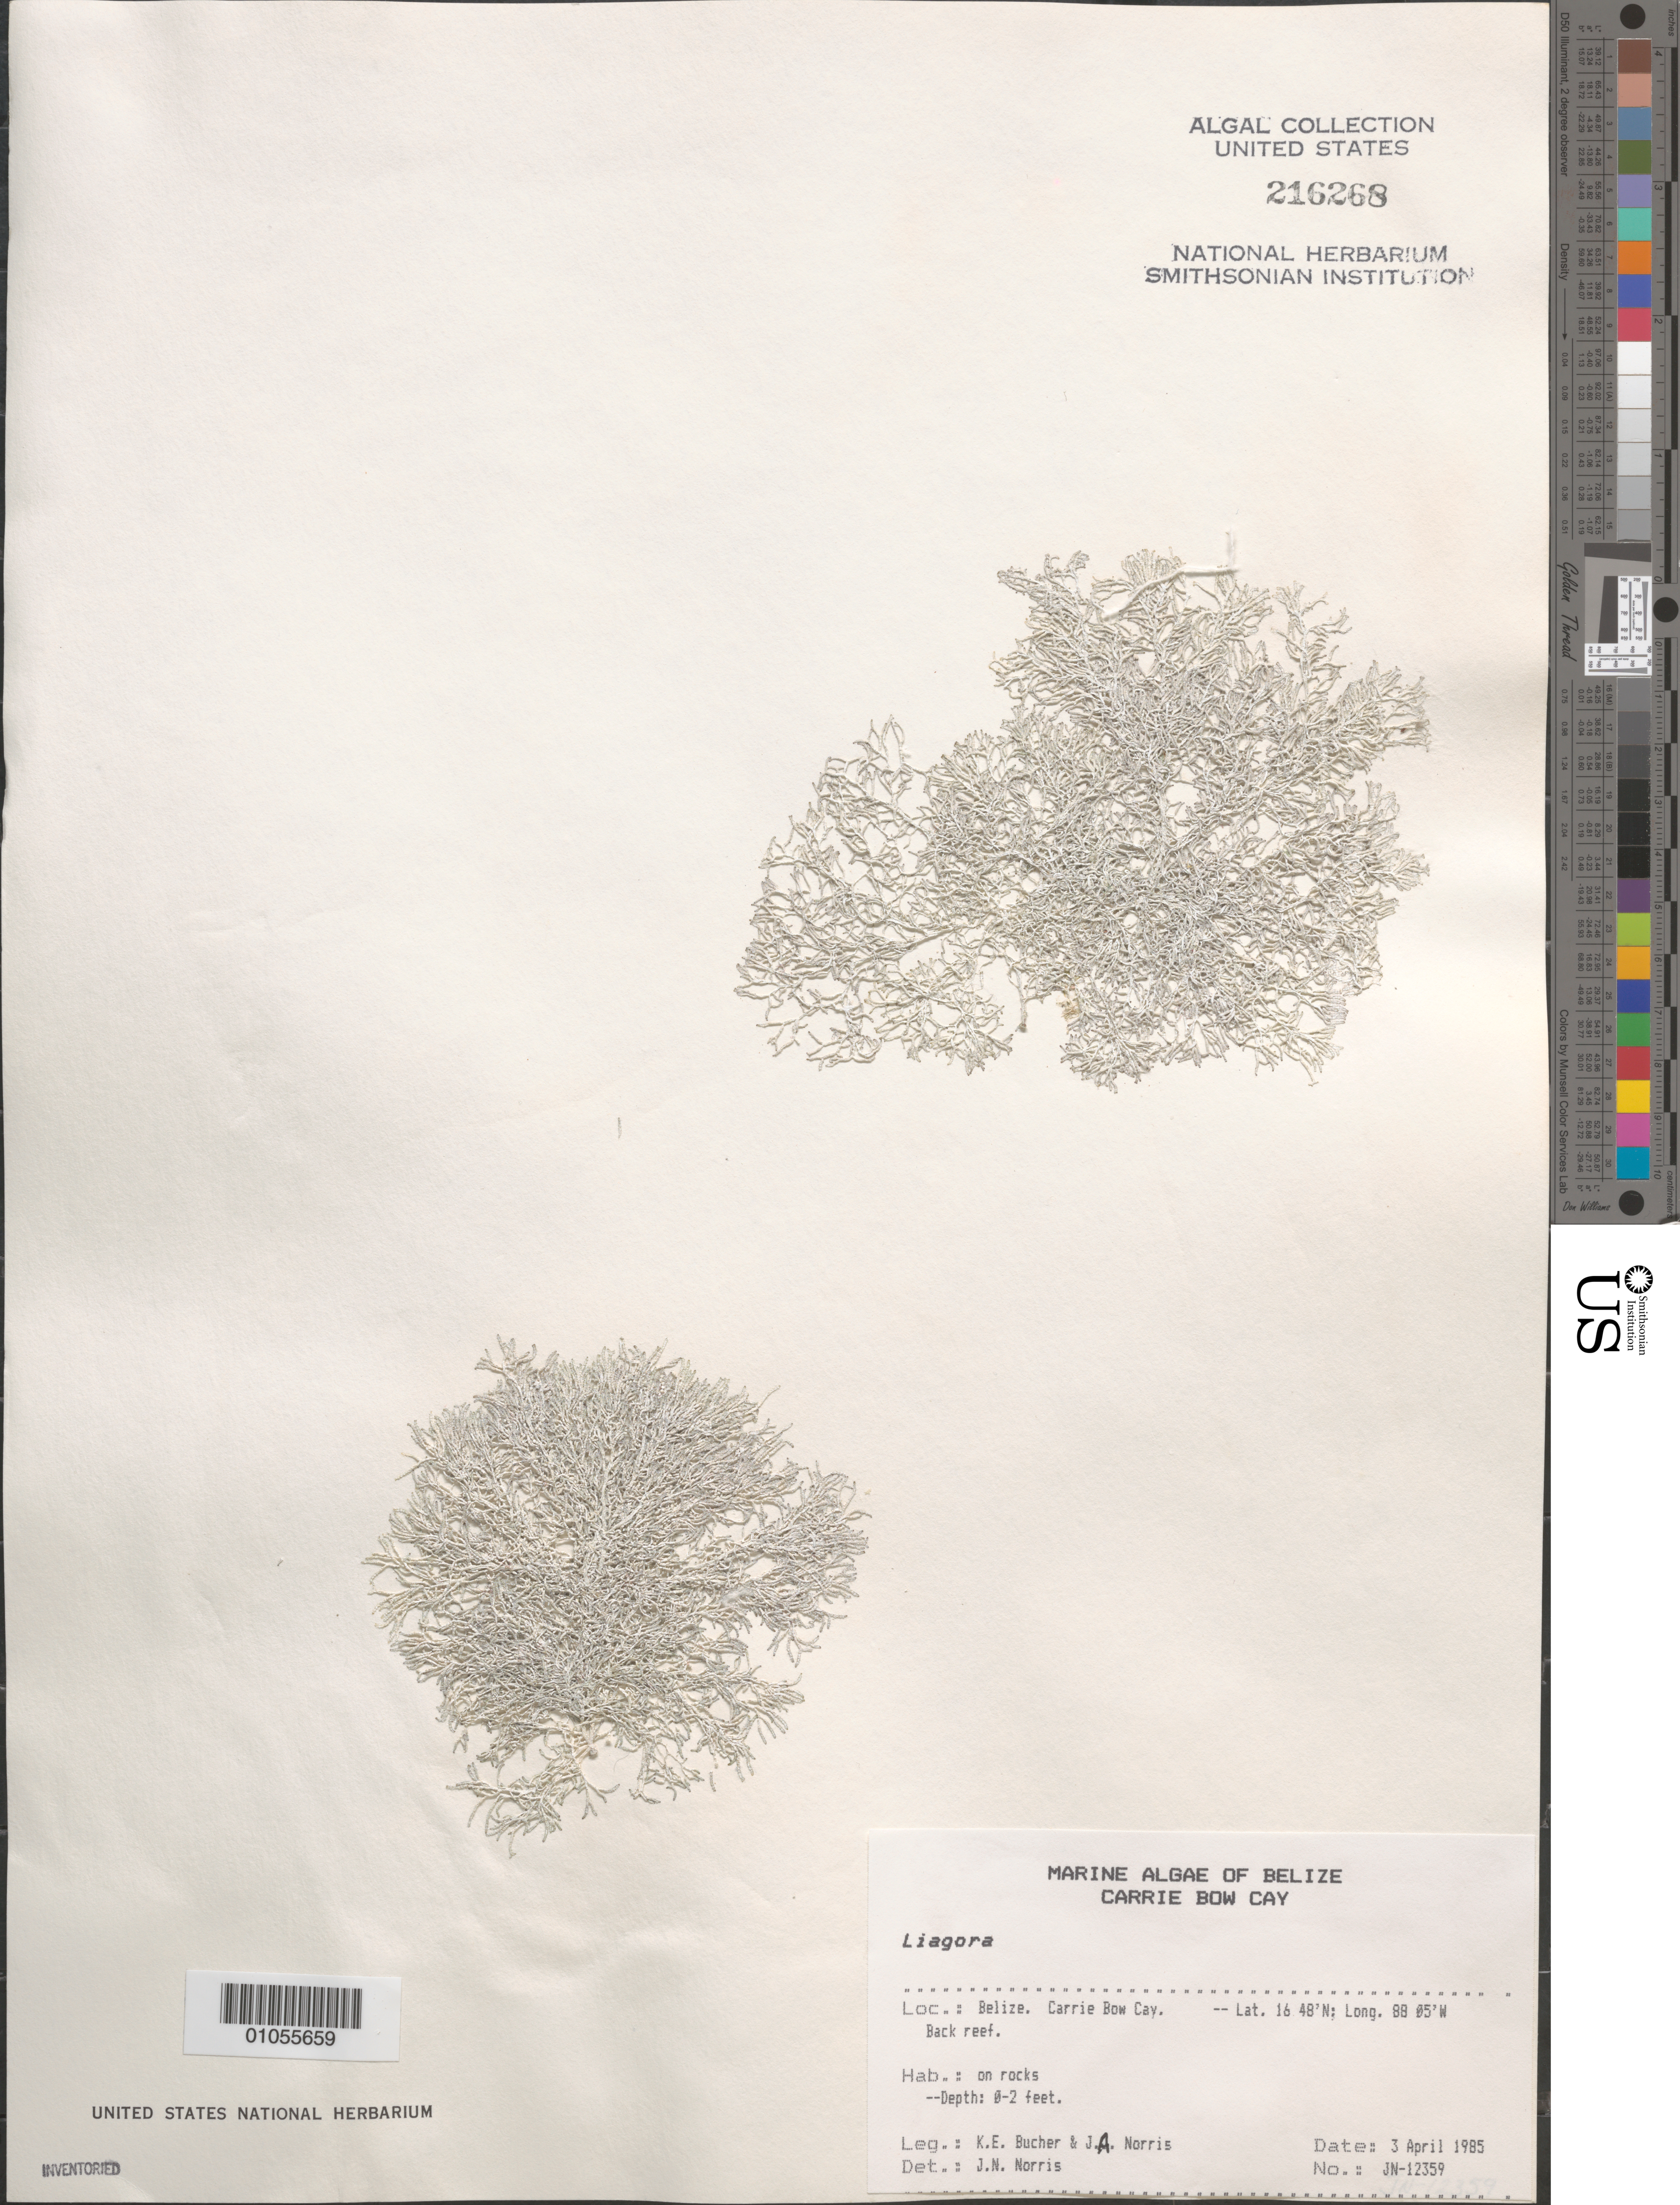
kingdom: Plantae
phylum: Rhodophyta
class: Florideophyceae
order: Nemaliales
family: Liagoraceae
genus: Liagora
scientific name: Liagora sp.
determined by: Norris, James N.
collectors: K. E. Bucher & J. A. Norris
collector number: JN-12359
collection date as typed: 03 Apr 1985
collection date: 1985-04-03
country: Belize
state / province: Stann Creek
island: Carrie Bow Cay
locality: Back reef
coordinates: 16 48'N, 88 05'W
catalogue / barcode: US 216268